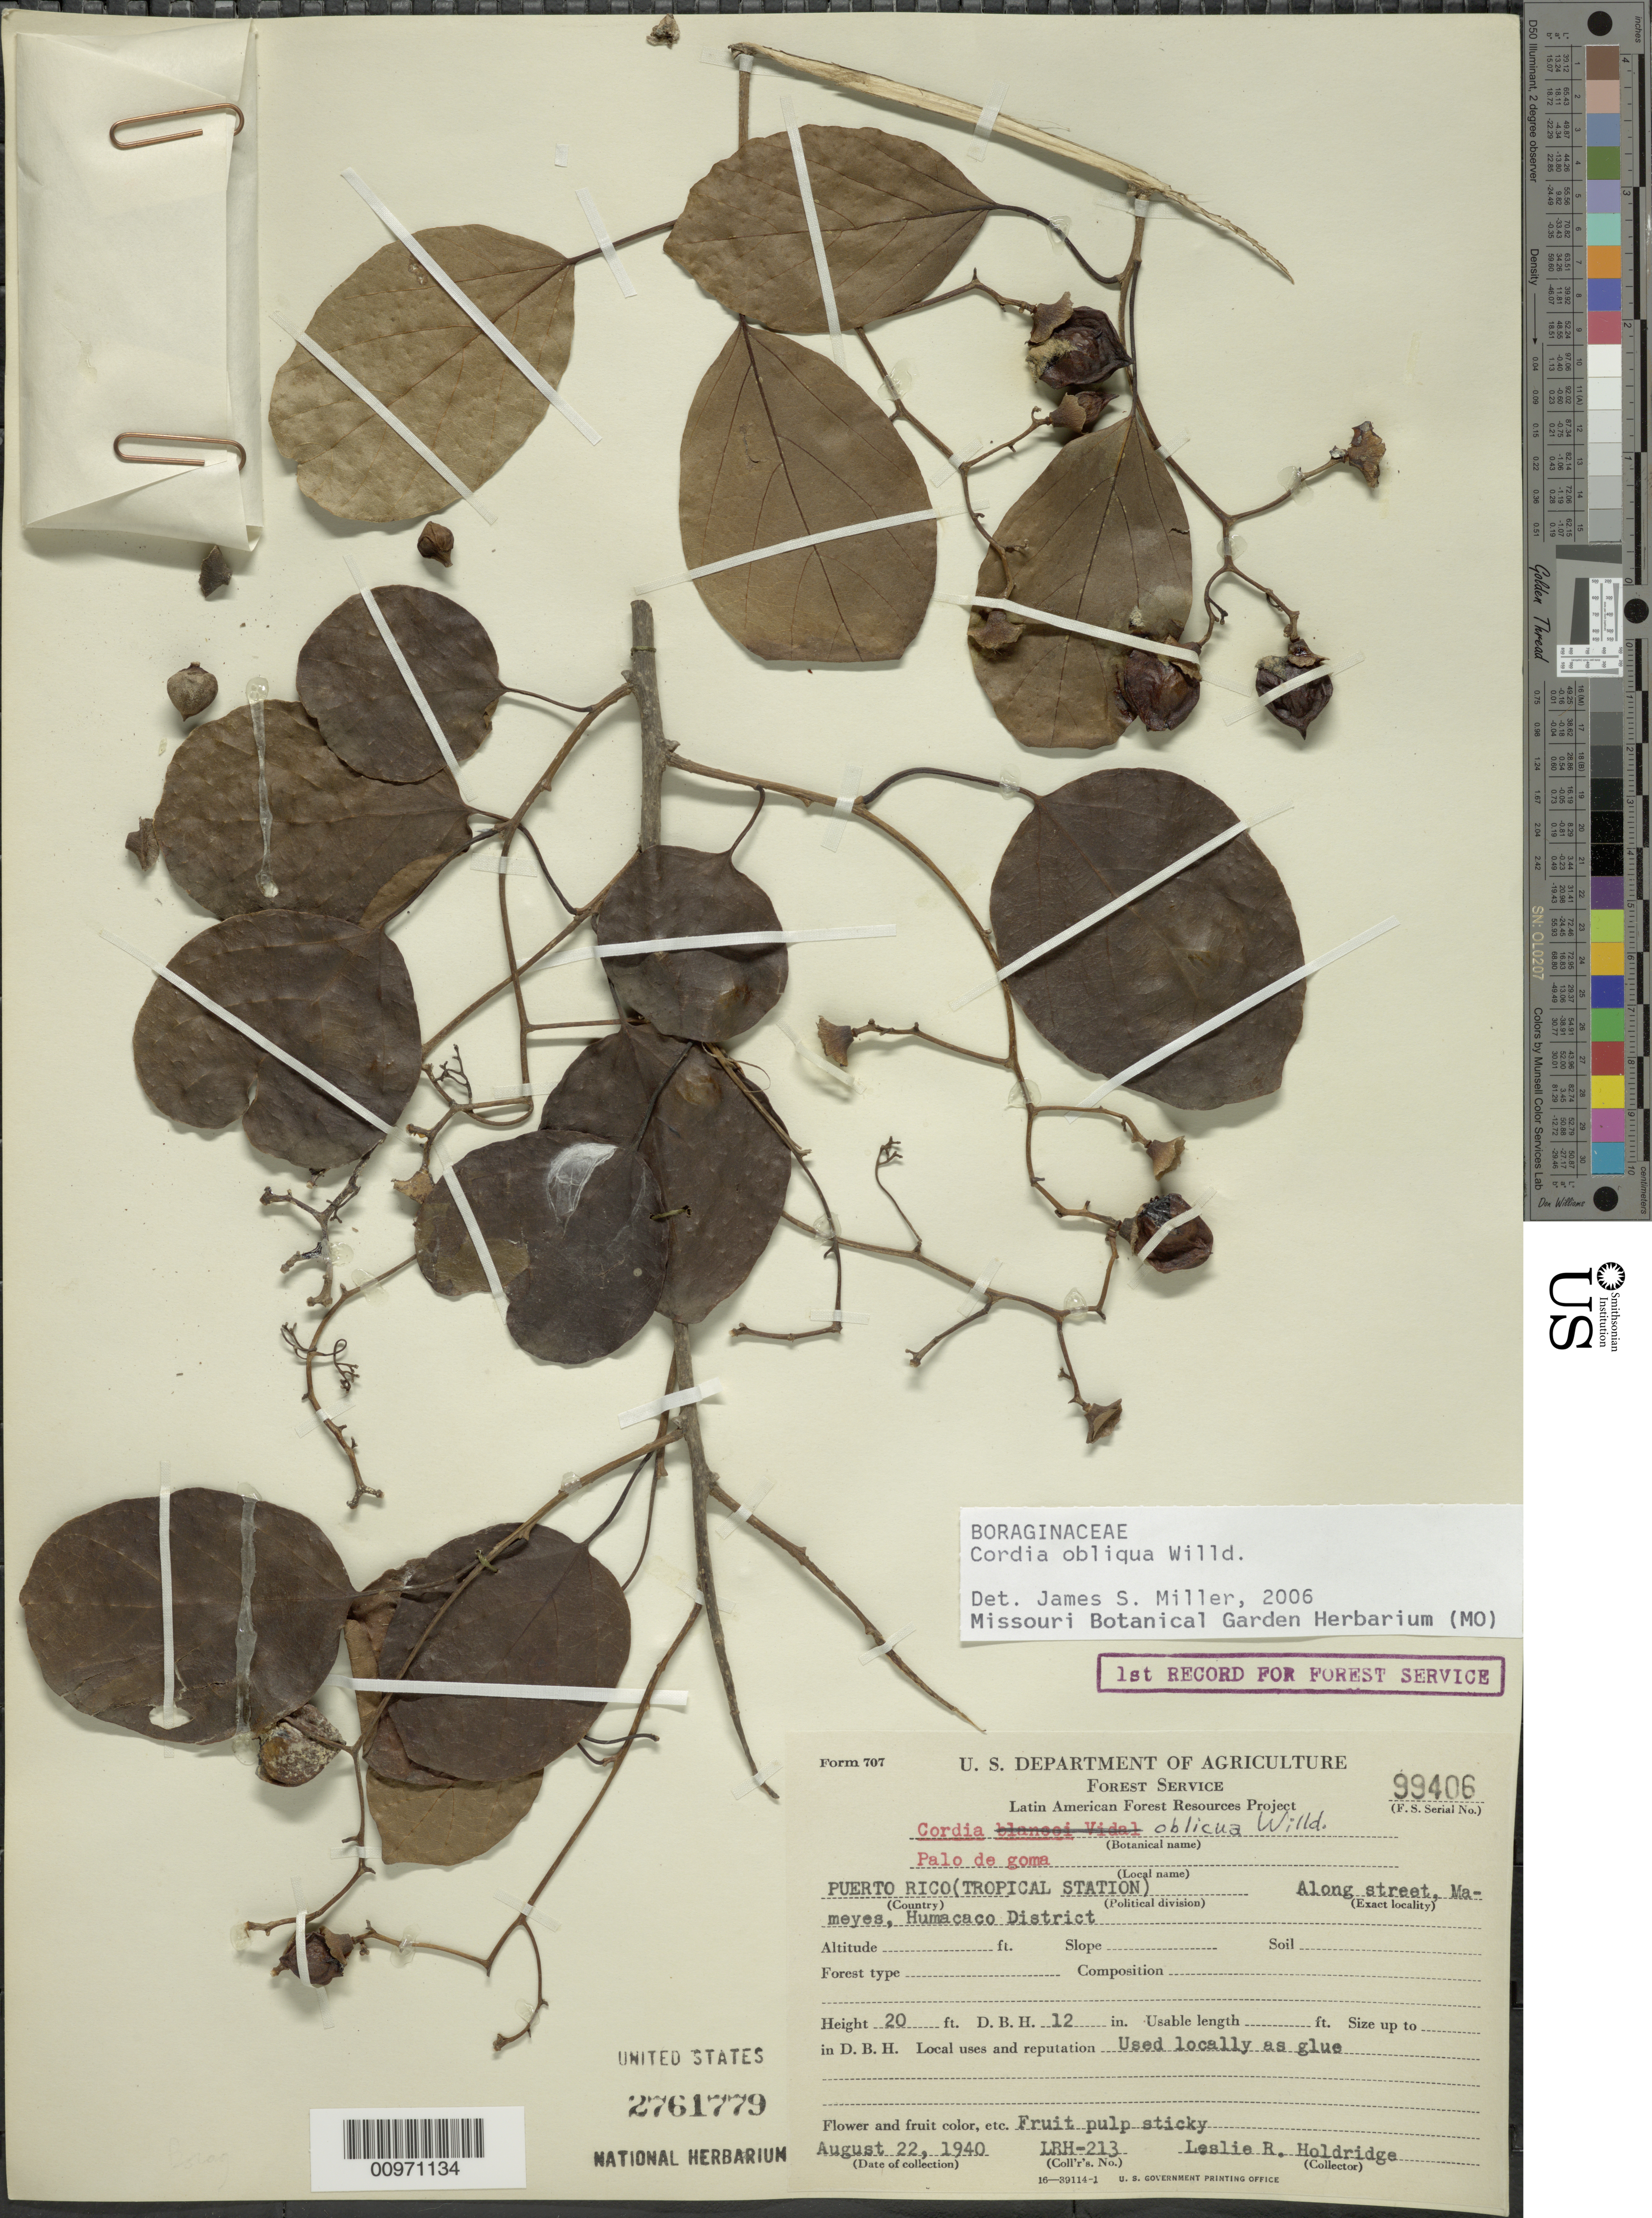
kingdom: Plantae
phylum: Tracheophyta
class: Magnoliopsida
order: Boraginales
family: Cordiaceae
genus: Cordia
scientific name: Cordia obliqua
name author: Willd.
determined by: Miller, James S., (MO), Missouri Botanical Garden (UNITED STATES)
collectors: L. Holdridge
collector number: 213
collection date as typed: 22 Aug 1940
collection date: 1940-08-22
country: Puerto Rico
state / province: Río Grande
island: Puerto Rico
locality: Mameyes, Huamacaco District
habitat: Along street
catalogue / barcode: US 2761779